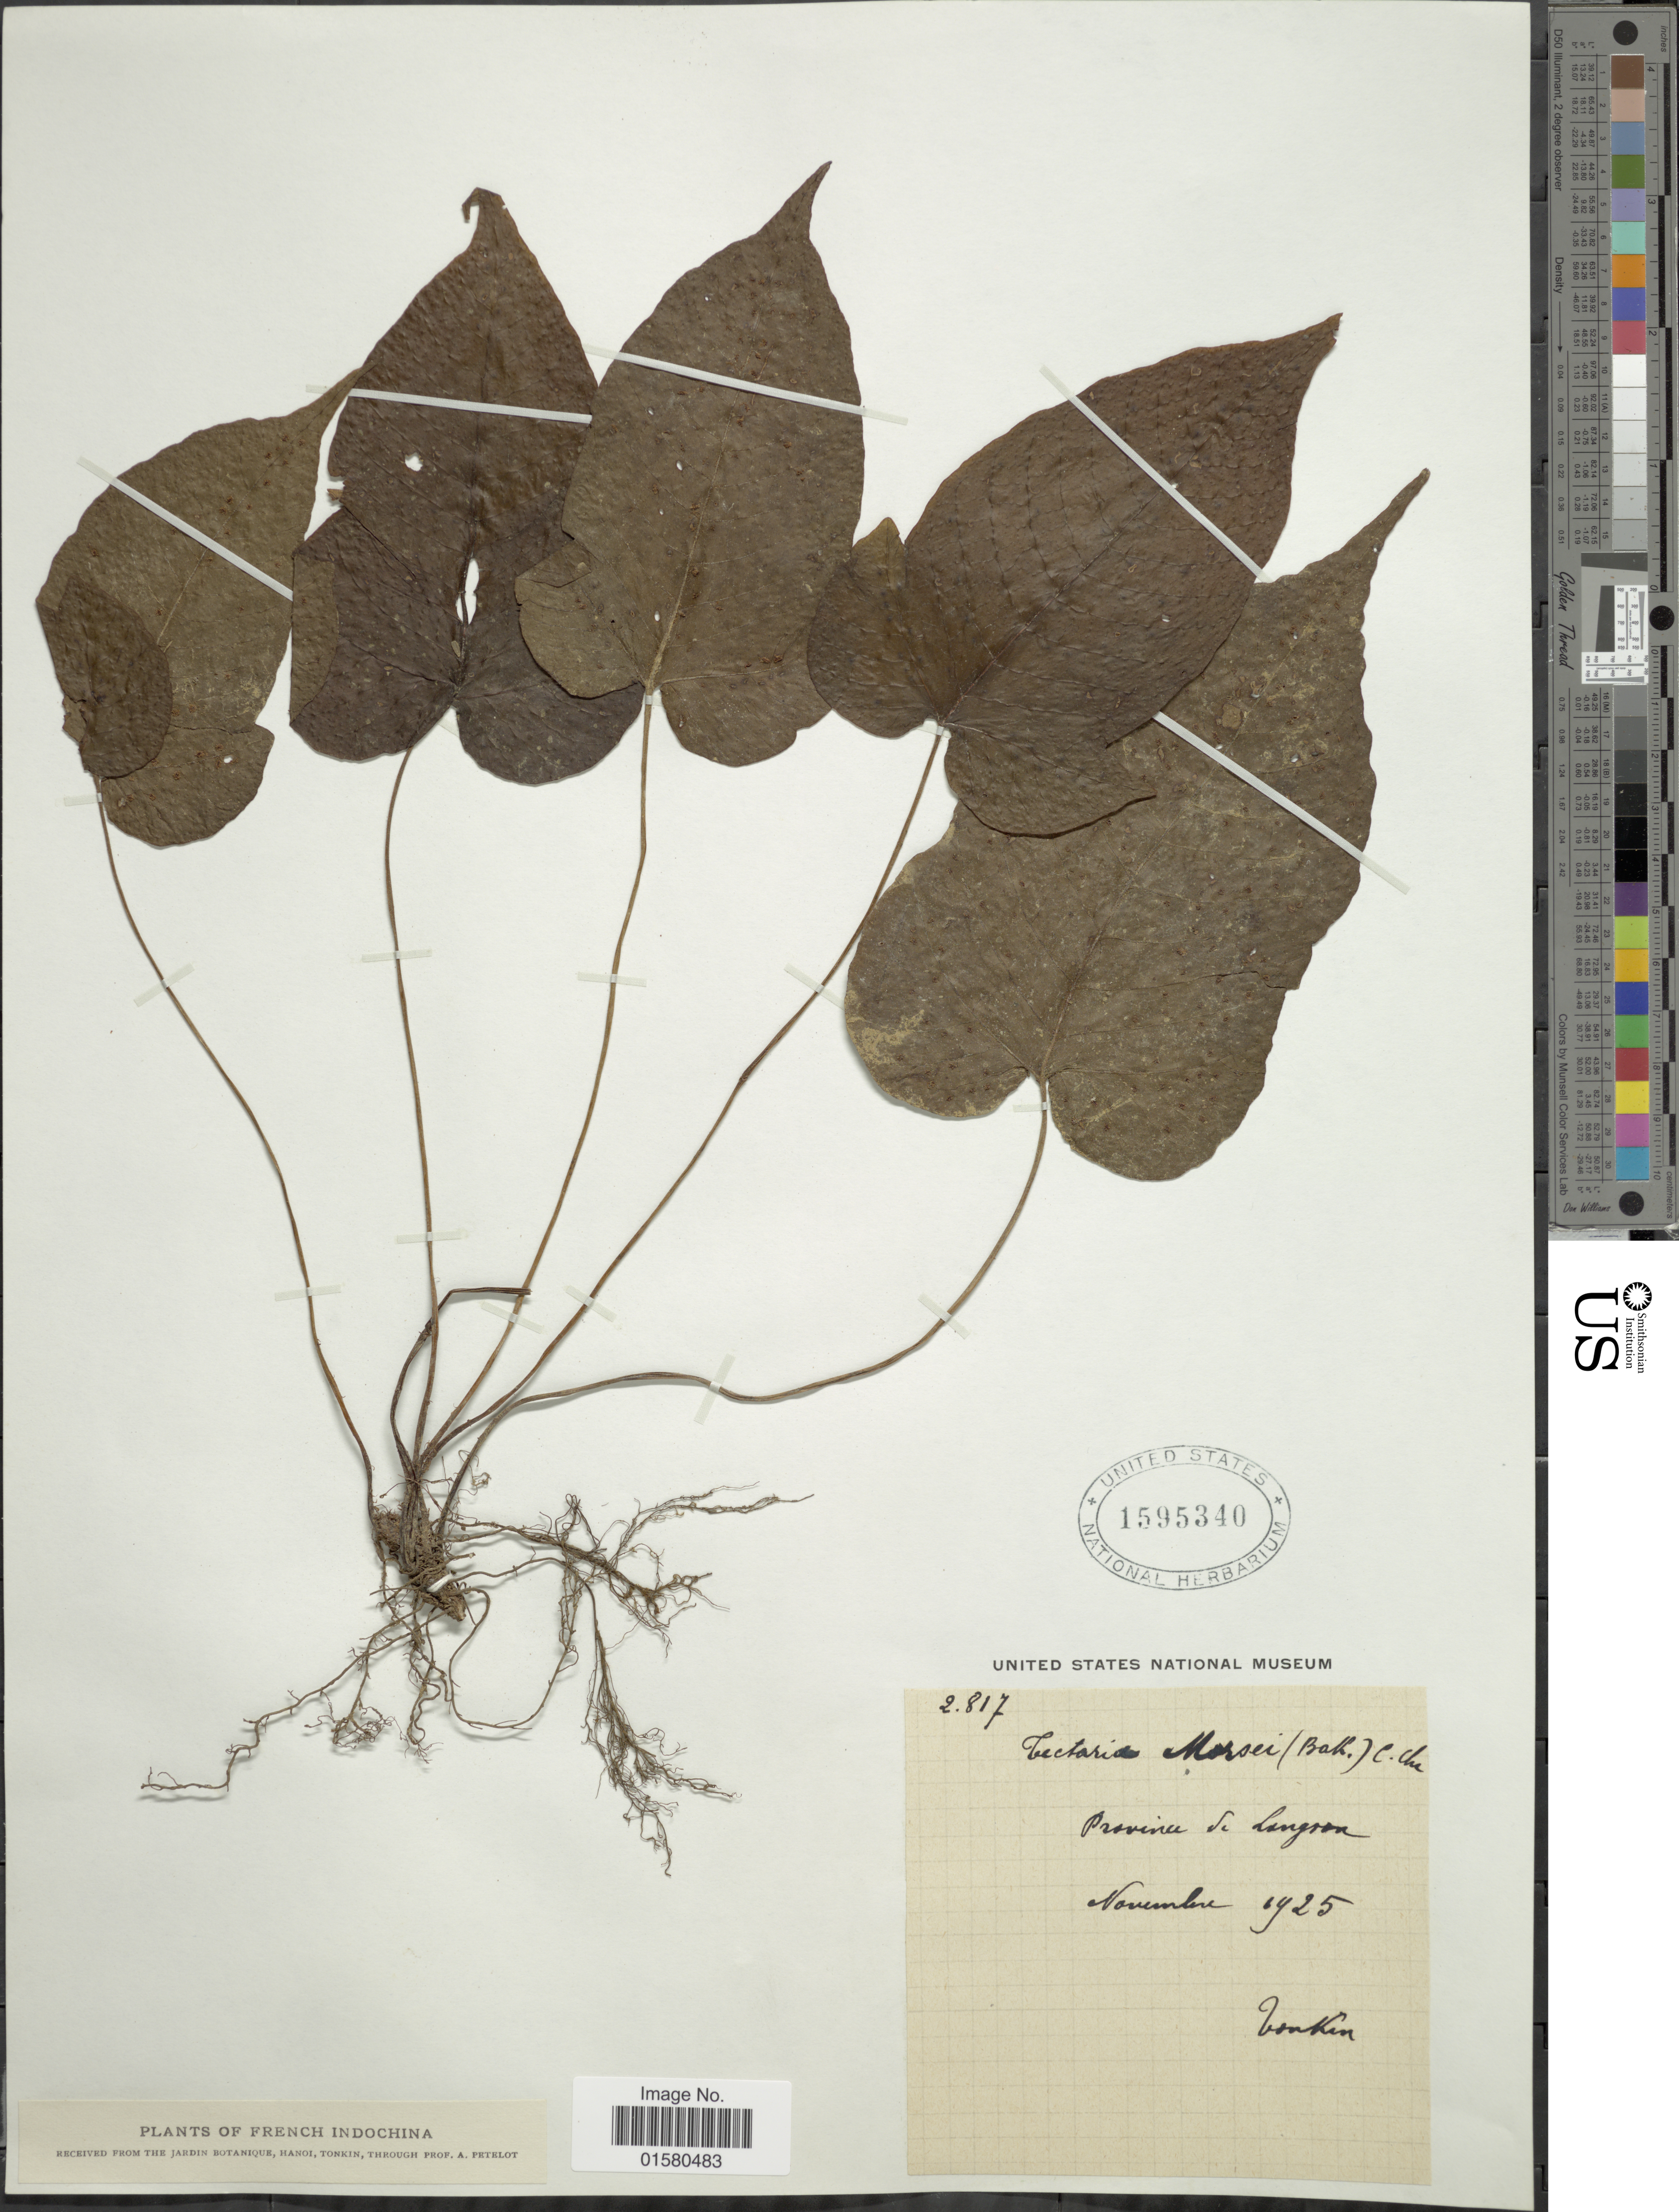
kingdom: Plantae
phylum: Tracheophyta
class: Polypodiopsida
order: Polypodiales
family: Tectariaceae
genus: Tectaria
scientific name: Tectaria subpedata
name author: (Harr.) Ching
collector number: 2817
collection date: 1925-11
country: Vietnam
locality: Tonkin. Province de Langoon [interpreted]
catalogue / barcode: US 1595340